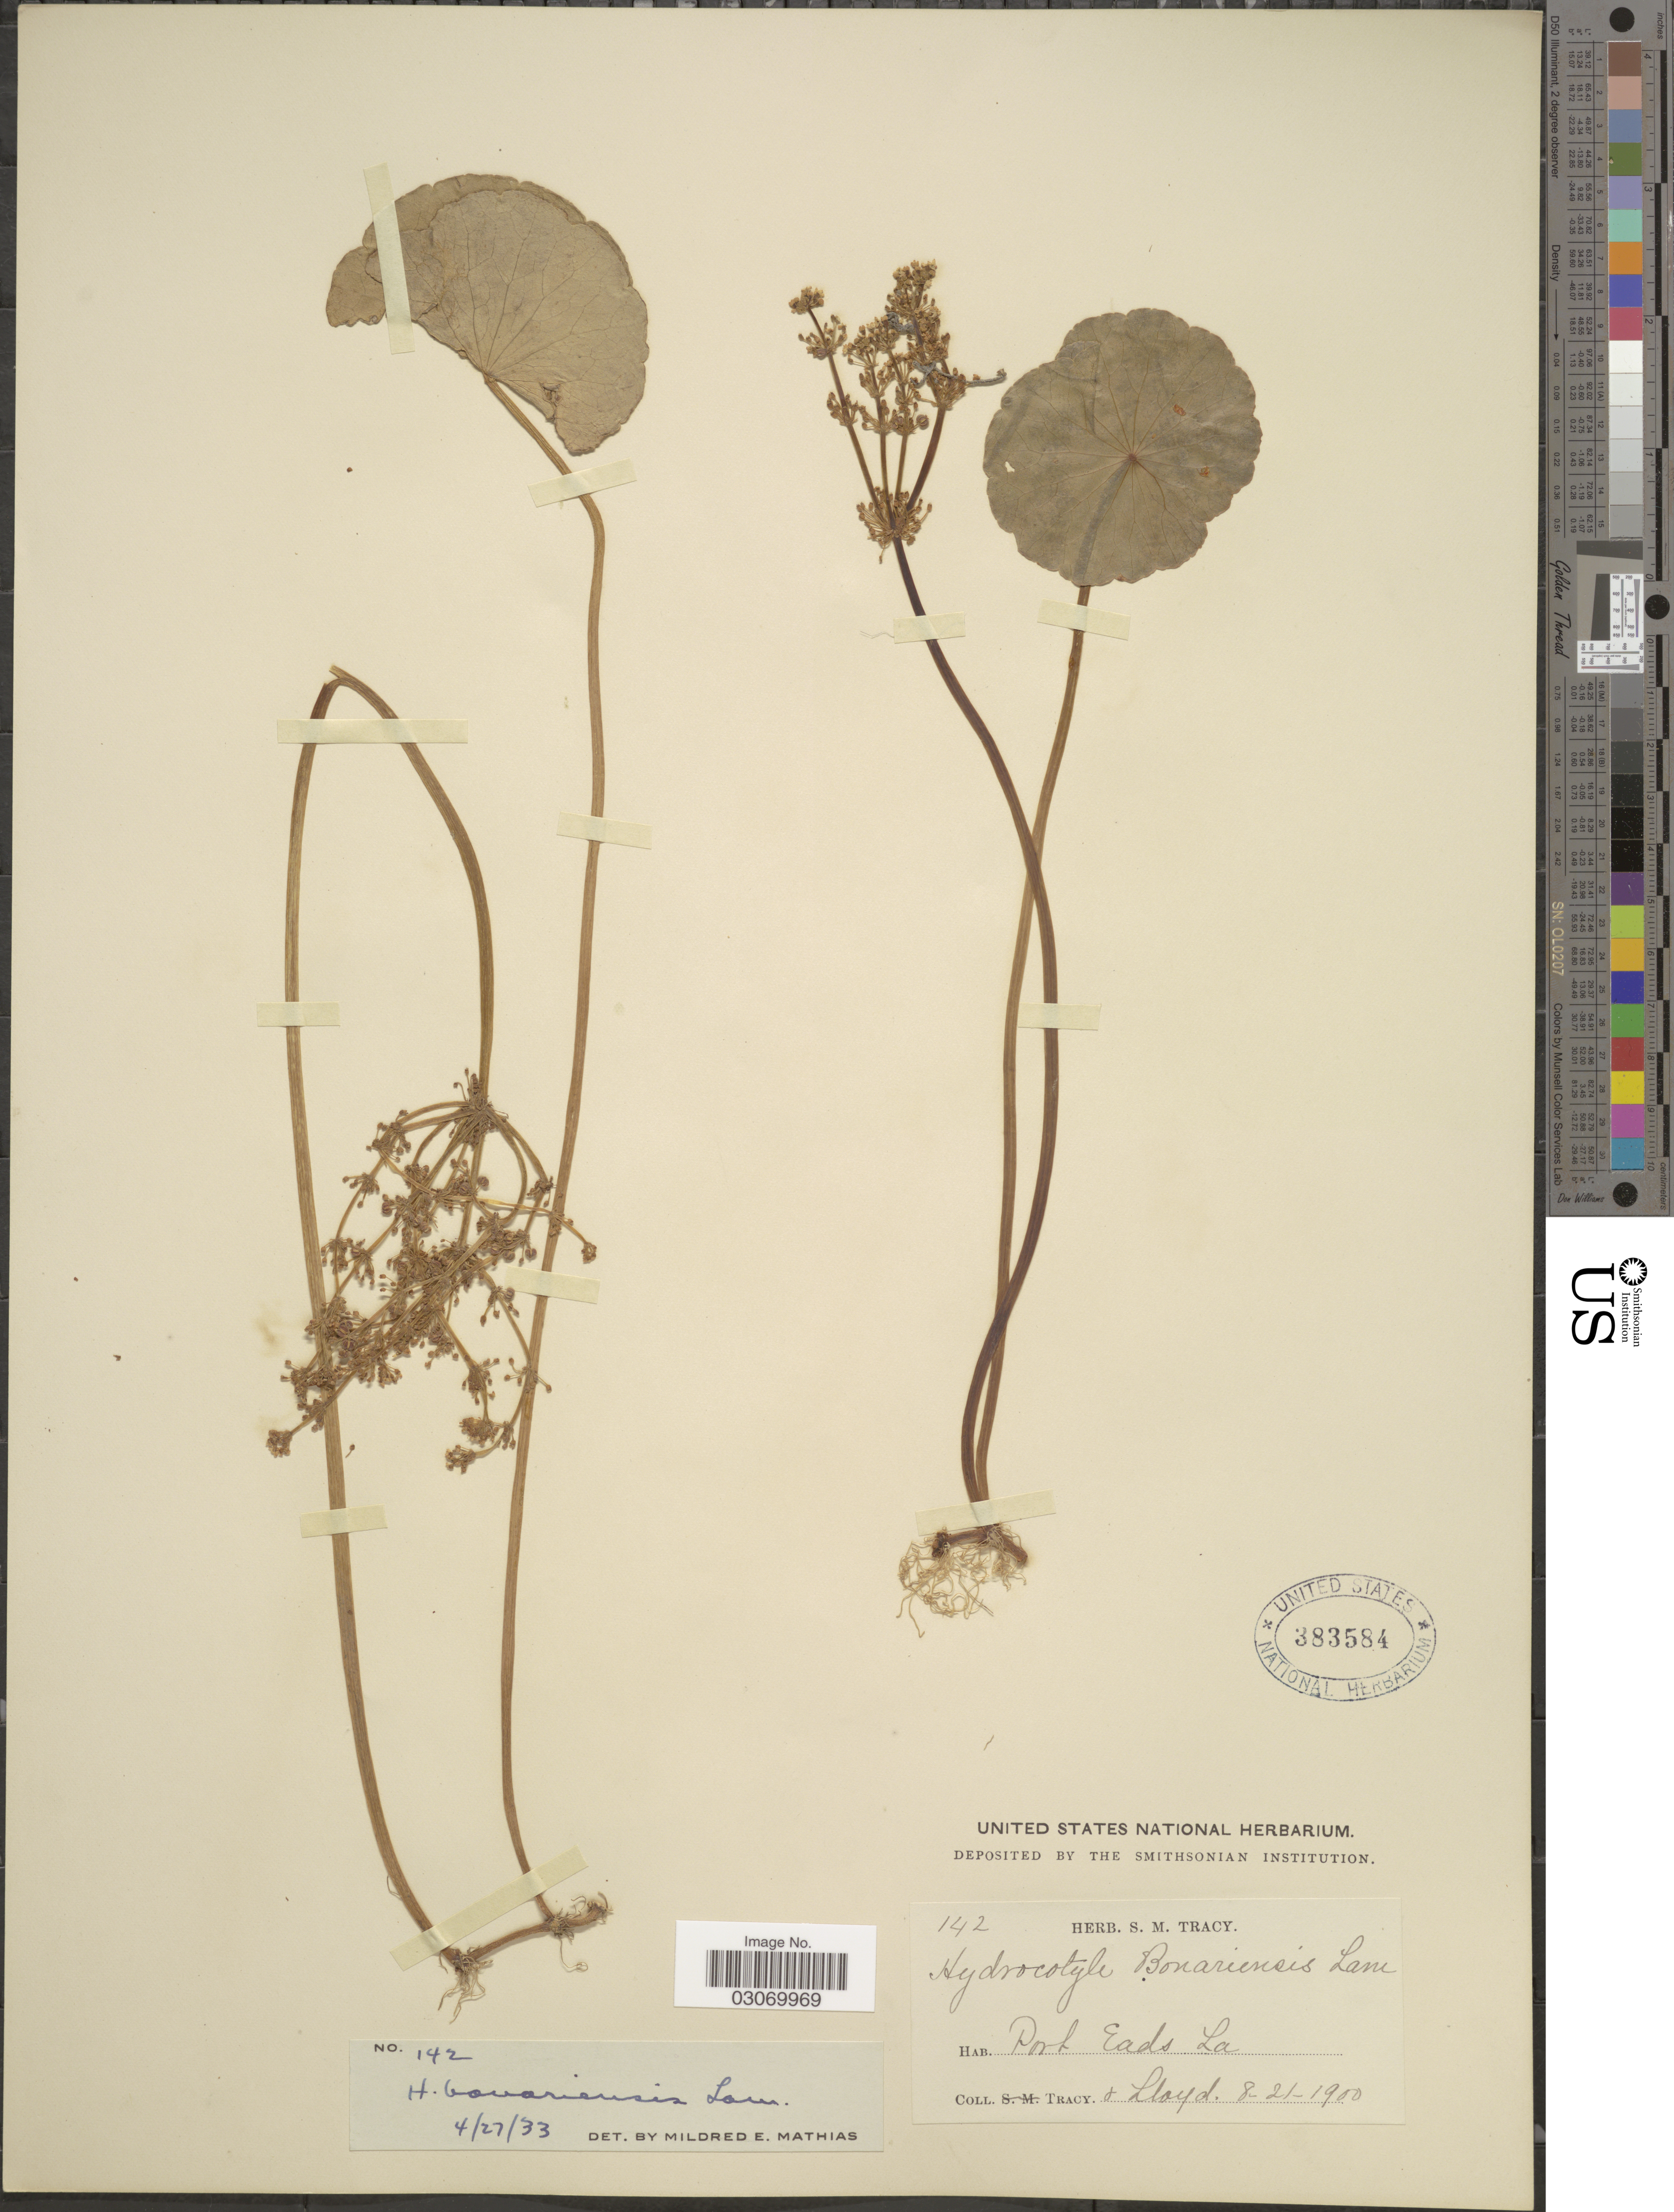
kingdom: Plantae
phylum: Tracheophyta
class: Magnoliopsida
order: Apiales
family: Araliaceae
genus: Hydrocotyle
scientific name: Hydrocotyle bonariensis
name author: Lam.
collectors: -. Tracy & -- Lloyd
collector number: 142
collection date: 1900-08-21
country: United States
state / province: Louisiana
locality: Port Eads.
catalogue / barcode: US 383584